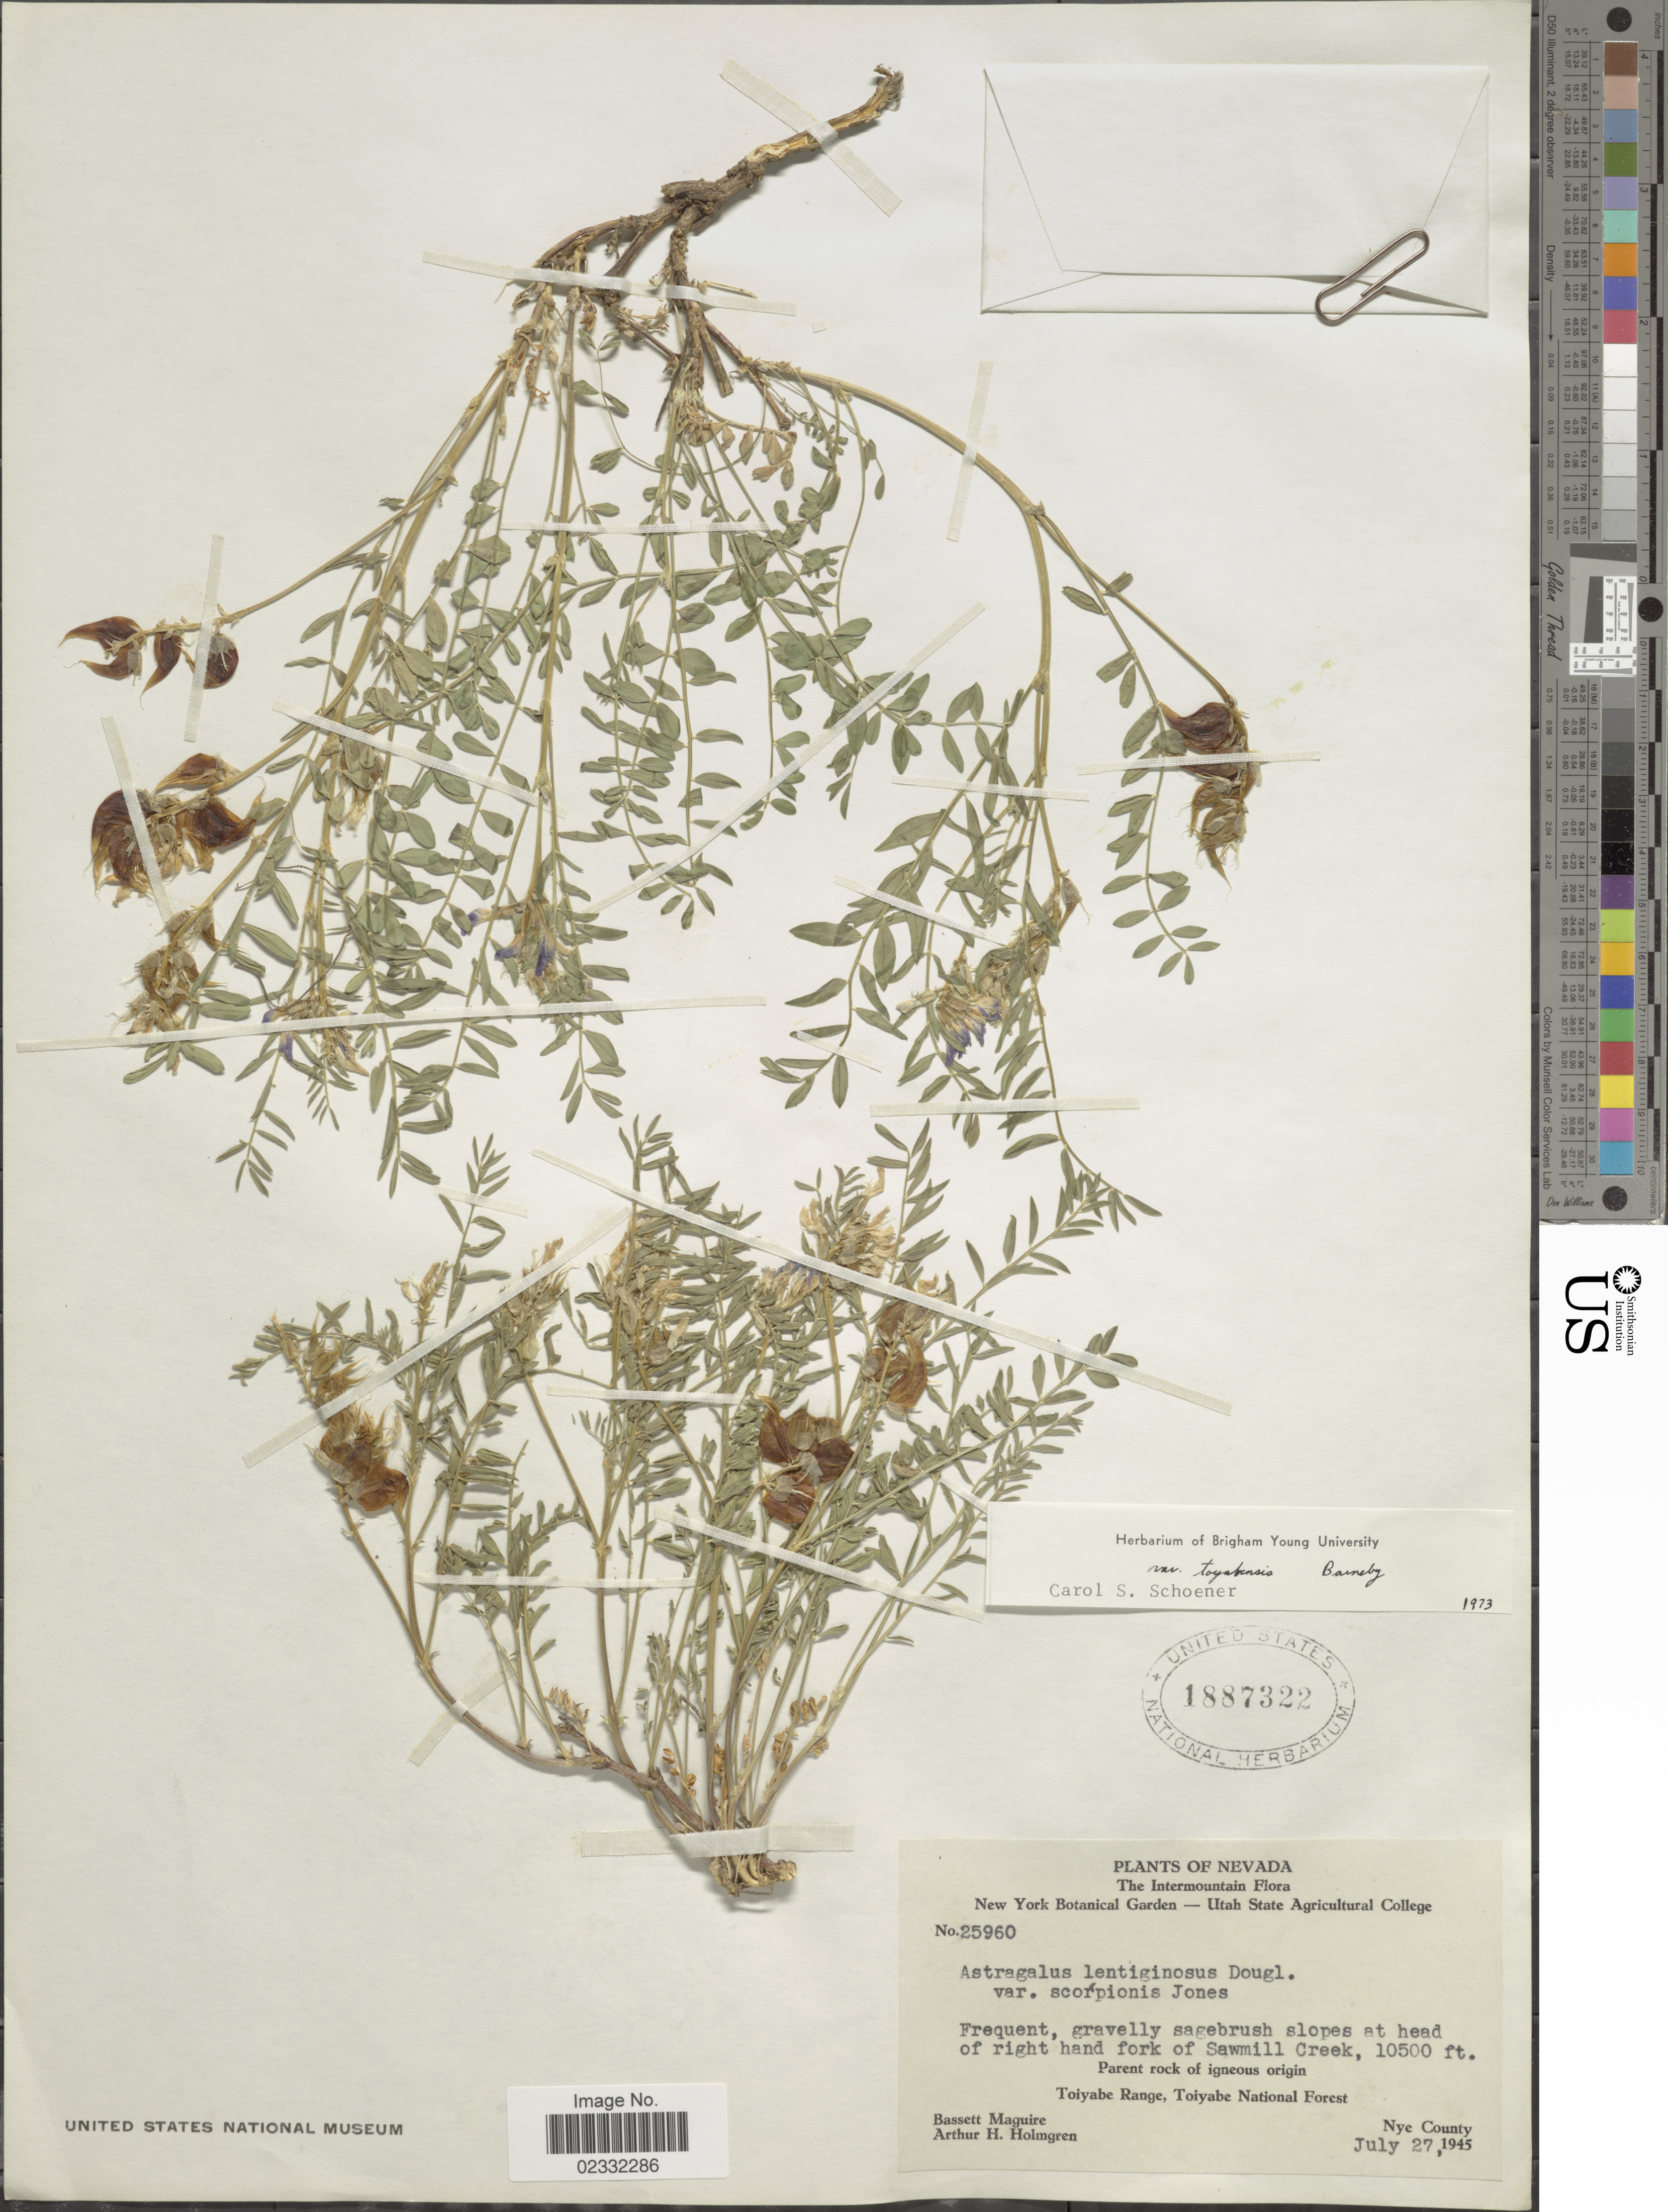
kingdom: Plantae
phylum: Tracheophyta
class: Magnoliopsida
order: Fabales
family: Fabaceae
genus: Astragalus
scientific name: Astragalus lentiginosus var. toyabensis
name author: Barneby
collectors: B. Maguire & A. H. Holmgren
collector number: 25960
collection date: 1945-07-27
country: United States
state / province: Nevada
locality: Nevada, Slopes a head of right hand fork of Sawmill Creek, Parent Rock of igneous origin, Toiyabe range, Toiyabe national Forest. Nye county.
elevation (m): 3200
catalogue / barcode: US 1887322